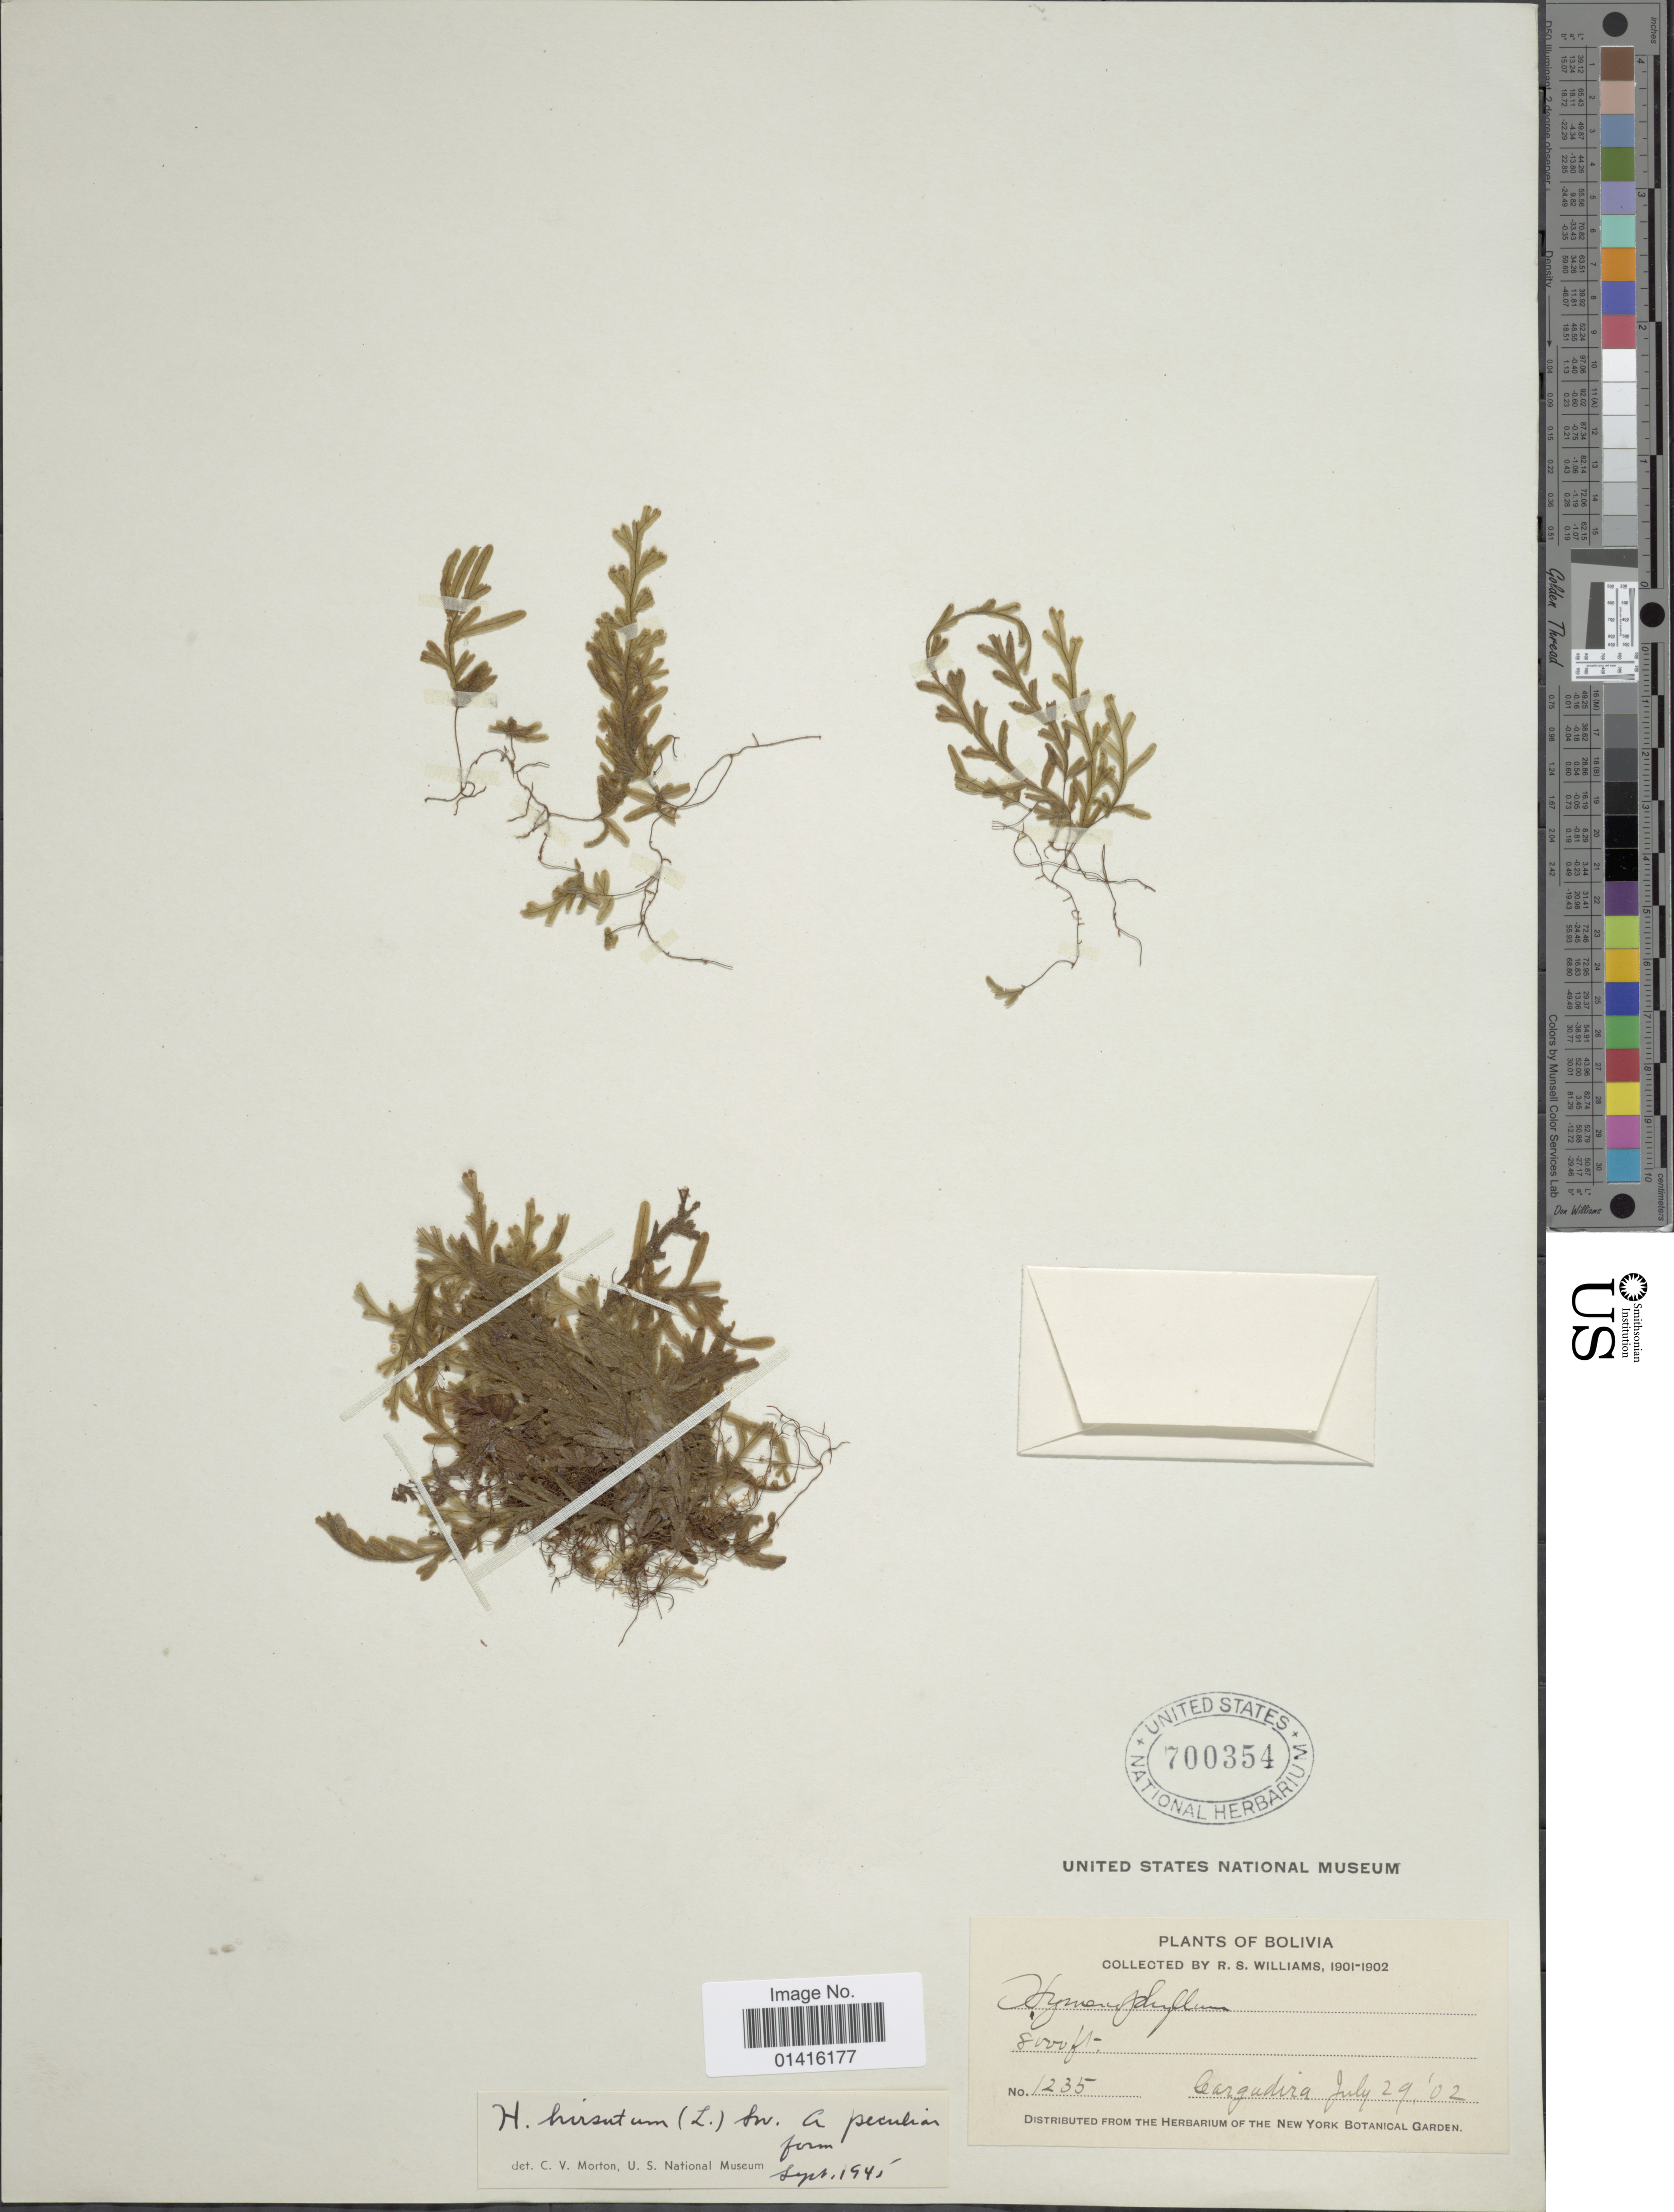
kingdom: Plantae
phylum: Tracheophyta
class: Polypodiopsida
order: Hymenophyllales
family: Hymenophyllaceae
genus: Hymenophyllum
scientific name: Hymenophyllum fragile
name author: (Hedw.) C.V. Morton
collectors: R. S. Williams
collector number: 1235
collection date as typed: July 29, 1902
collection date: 1902-07-29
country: Bolivia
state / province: La Paz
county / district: Franz Tamayo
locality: Cargadira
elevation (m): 2438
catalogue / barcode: US 700354